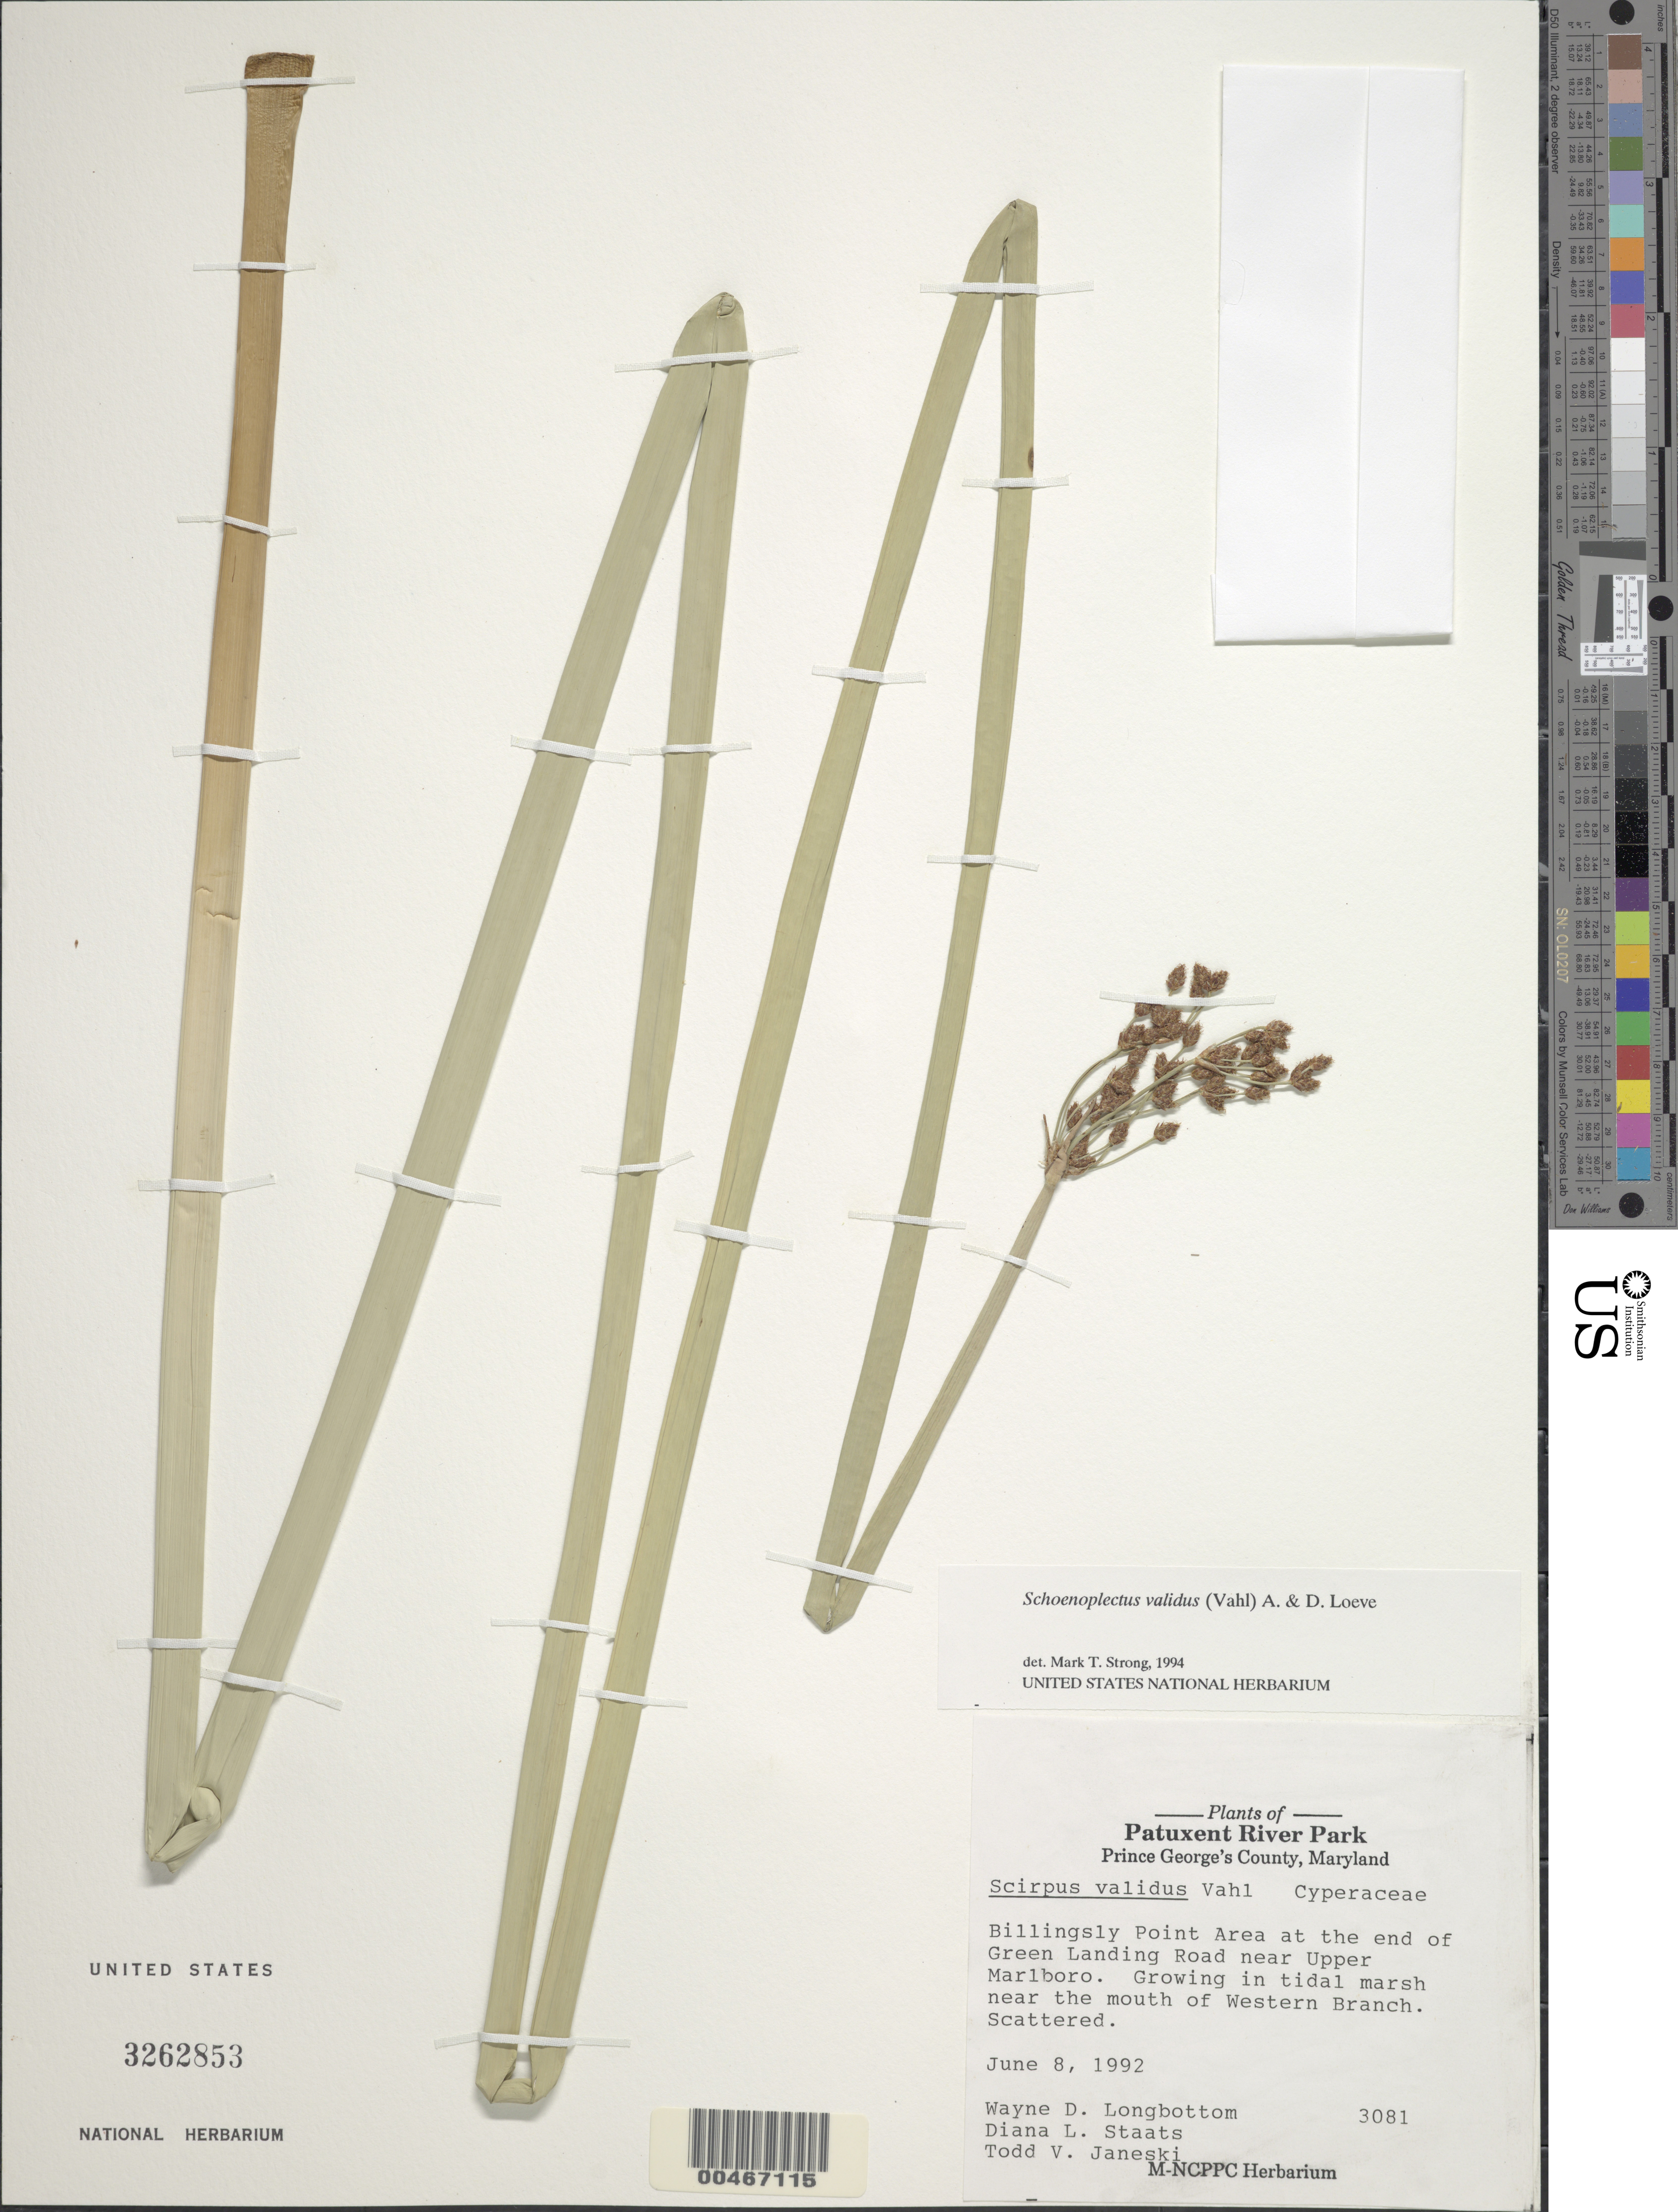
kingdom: Plantae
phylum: Tracheophyta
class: Liliopsida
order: Poales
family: Cyperaceae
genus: Schoenoplectus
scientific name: Schoenoplectus validus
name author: (Vahl) Á. Löve & D. Löve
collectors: W. D. Longbottom, D. Staats & T. Janeski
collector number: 3081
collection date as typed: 08 Jun 1992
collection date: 1992-06-08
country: United States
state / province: Maryland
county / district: Prince George's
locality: Billingsly Point area at the end of Green Landing Road near Upper Marlboro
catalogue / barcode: US 3262853